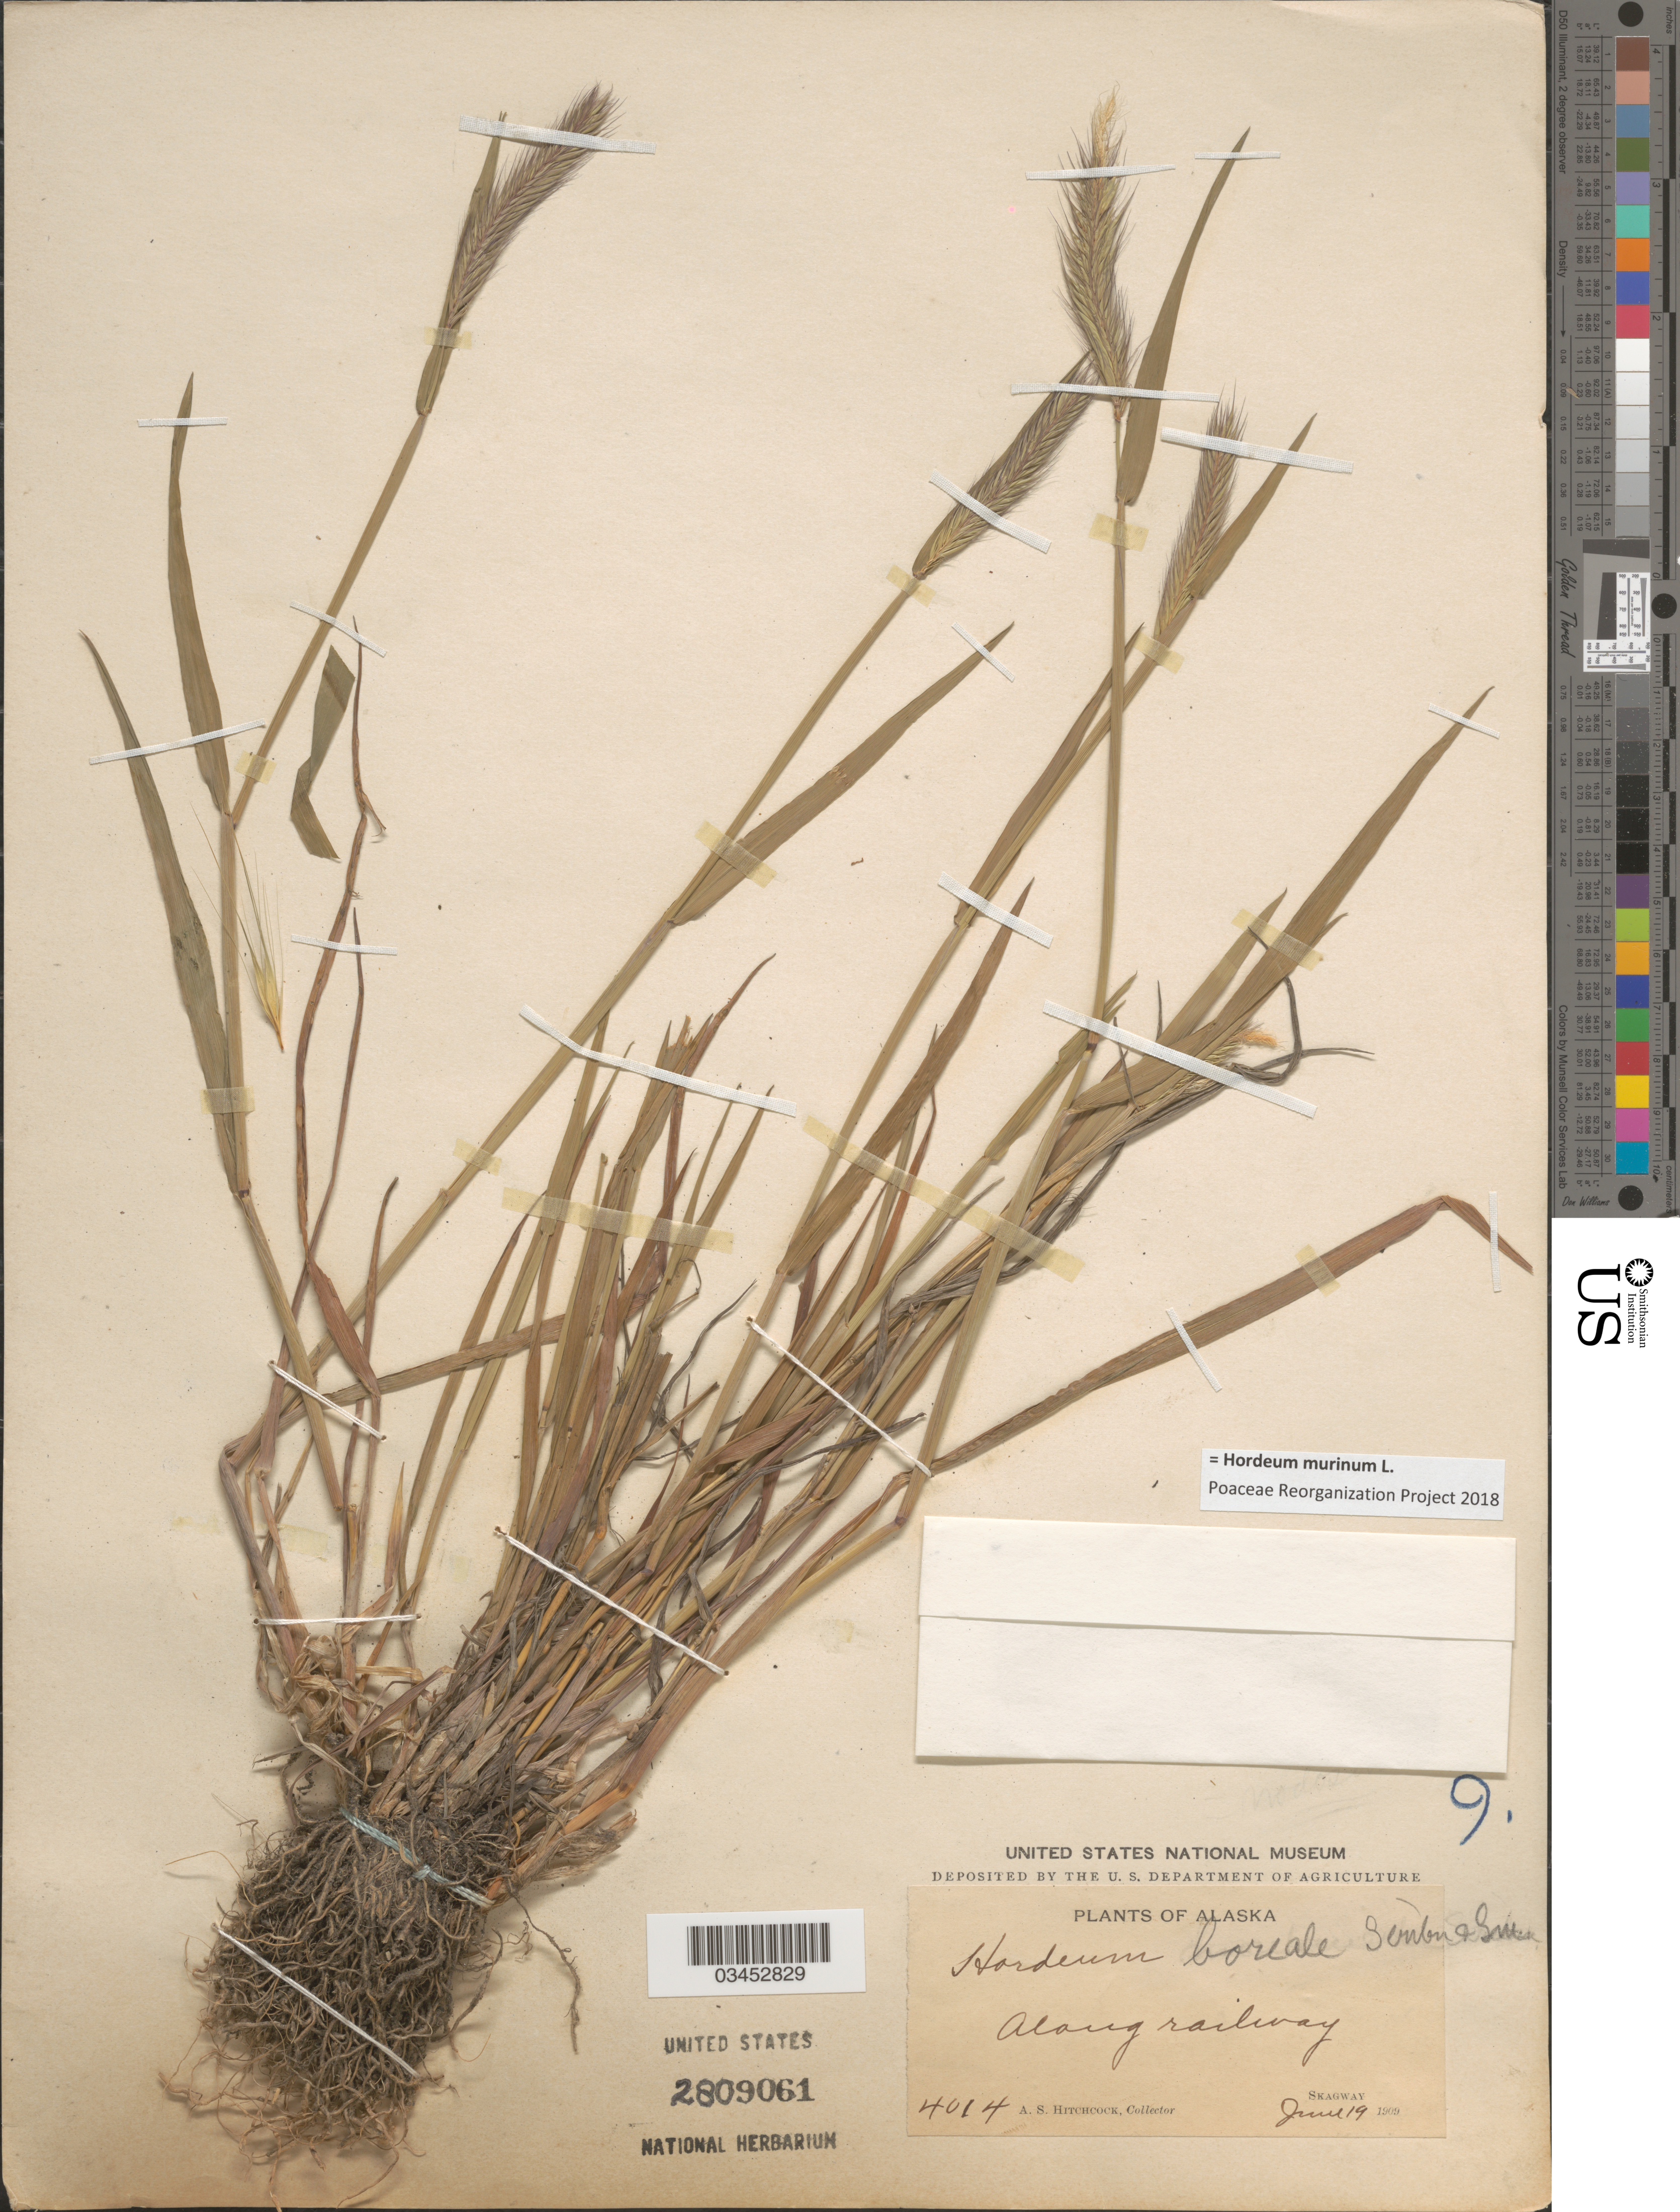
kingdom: Plantae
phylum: Tracheophyta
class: Liliopsida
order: Poales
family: Poaceae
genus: Hordeum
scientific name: Hordeum murinum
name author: L.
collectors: A. S. Hitchcock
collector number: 4014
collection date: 1909-06-19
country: United States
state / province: Alaska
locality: Along railway. Skagway.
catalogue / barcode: US 2809061